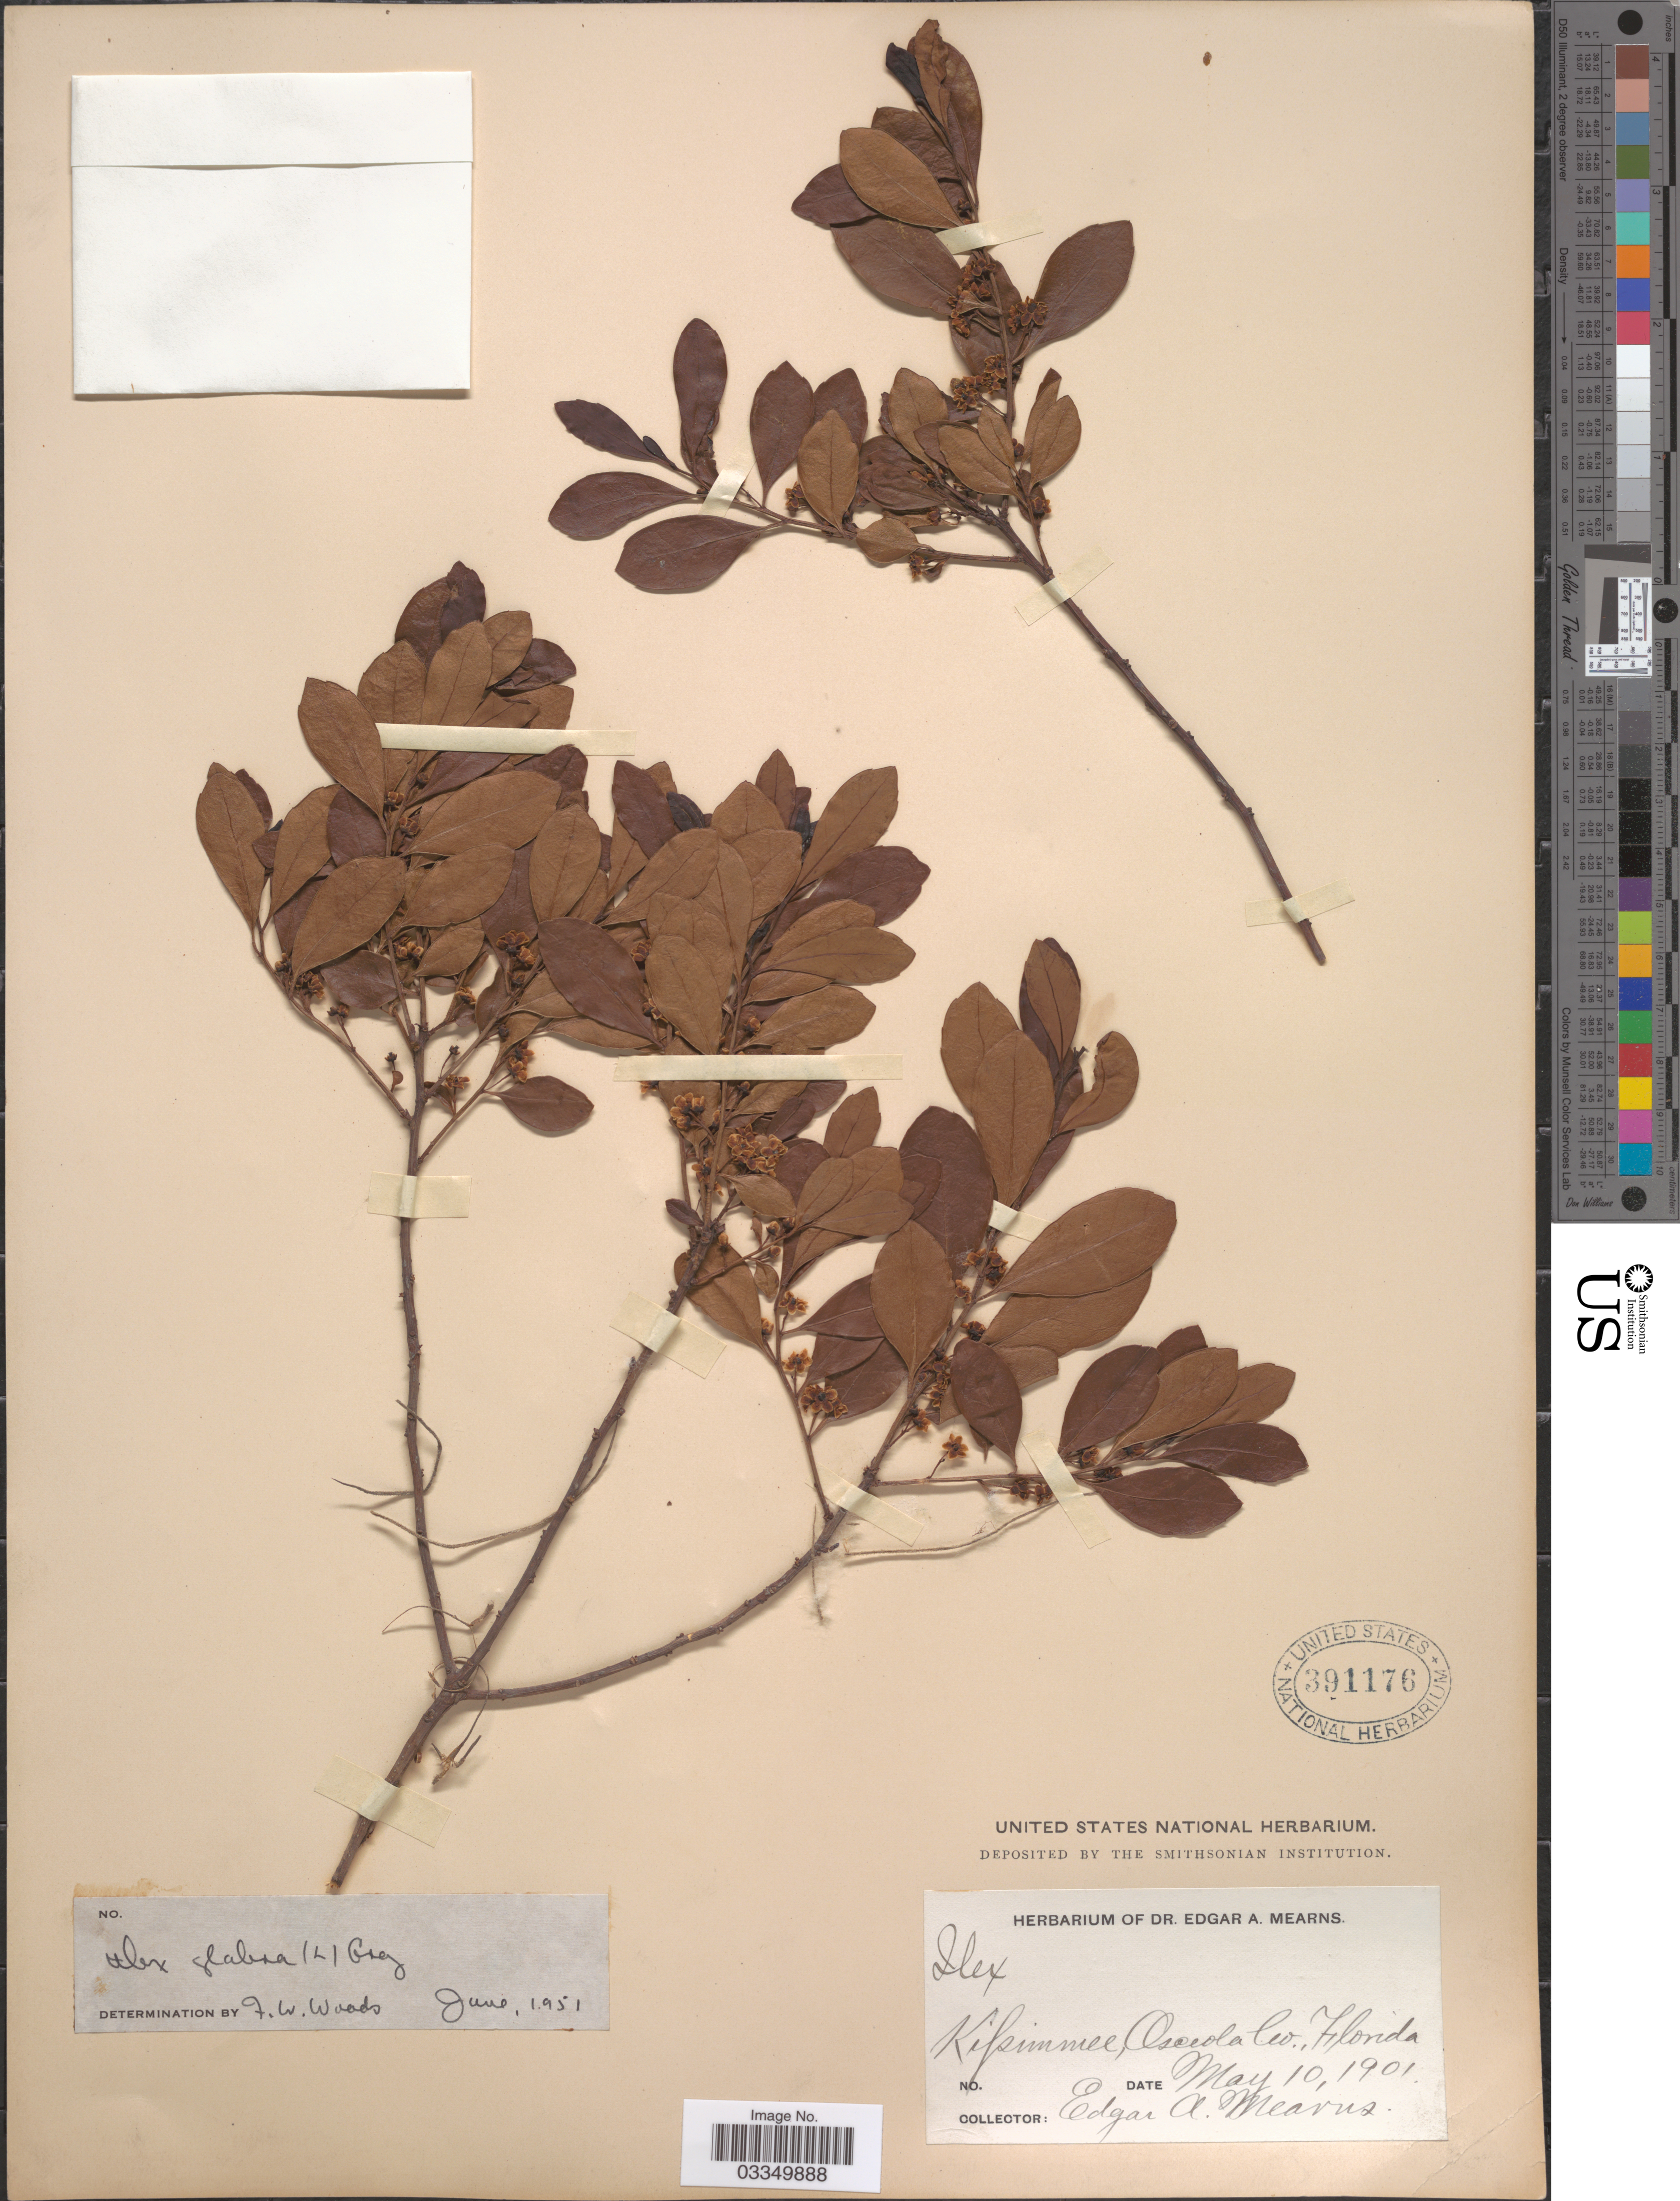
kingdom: Plantae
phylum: Tracheophyta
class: Magnoliopsida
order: Aquifoliales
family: Aquifoliaceae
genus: Ilex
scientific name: Ilex glabra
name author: (L.) A. Gray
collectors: E. A. Mearns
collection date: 1901-05-10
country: United States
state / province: Florida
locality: Kissimmee, Osceola Co.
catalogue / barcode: US 391176